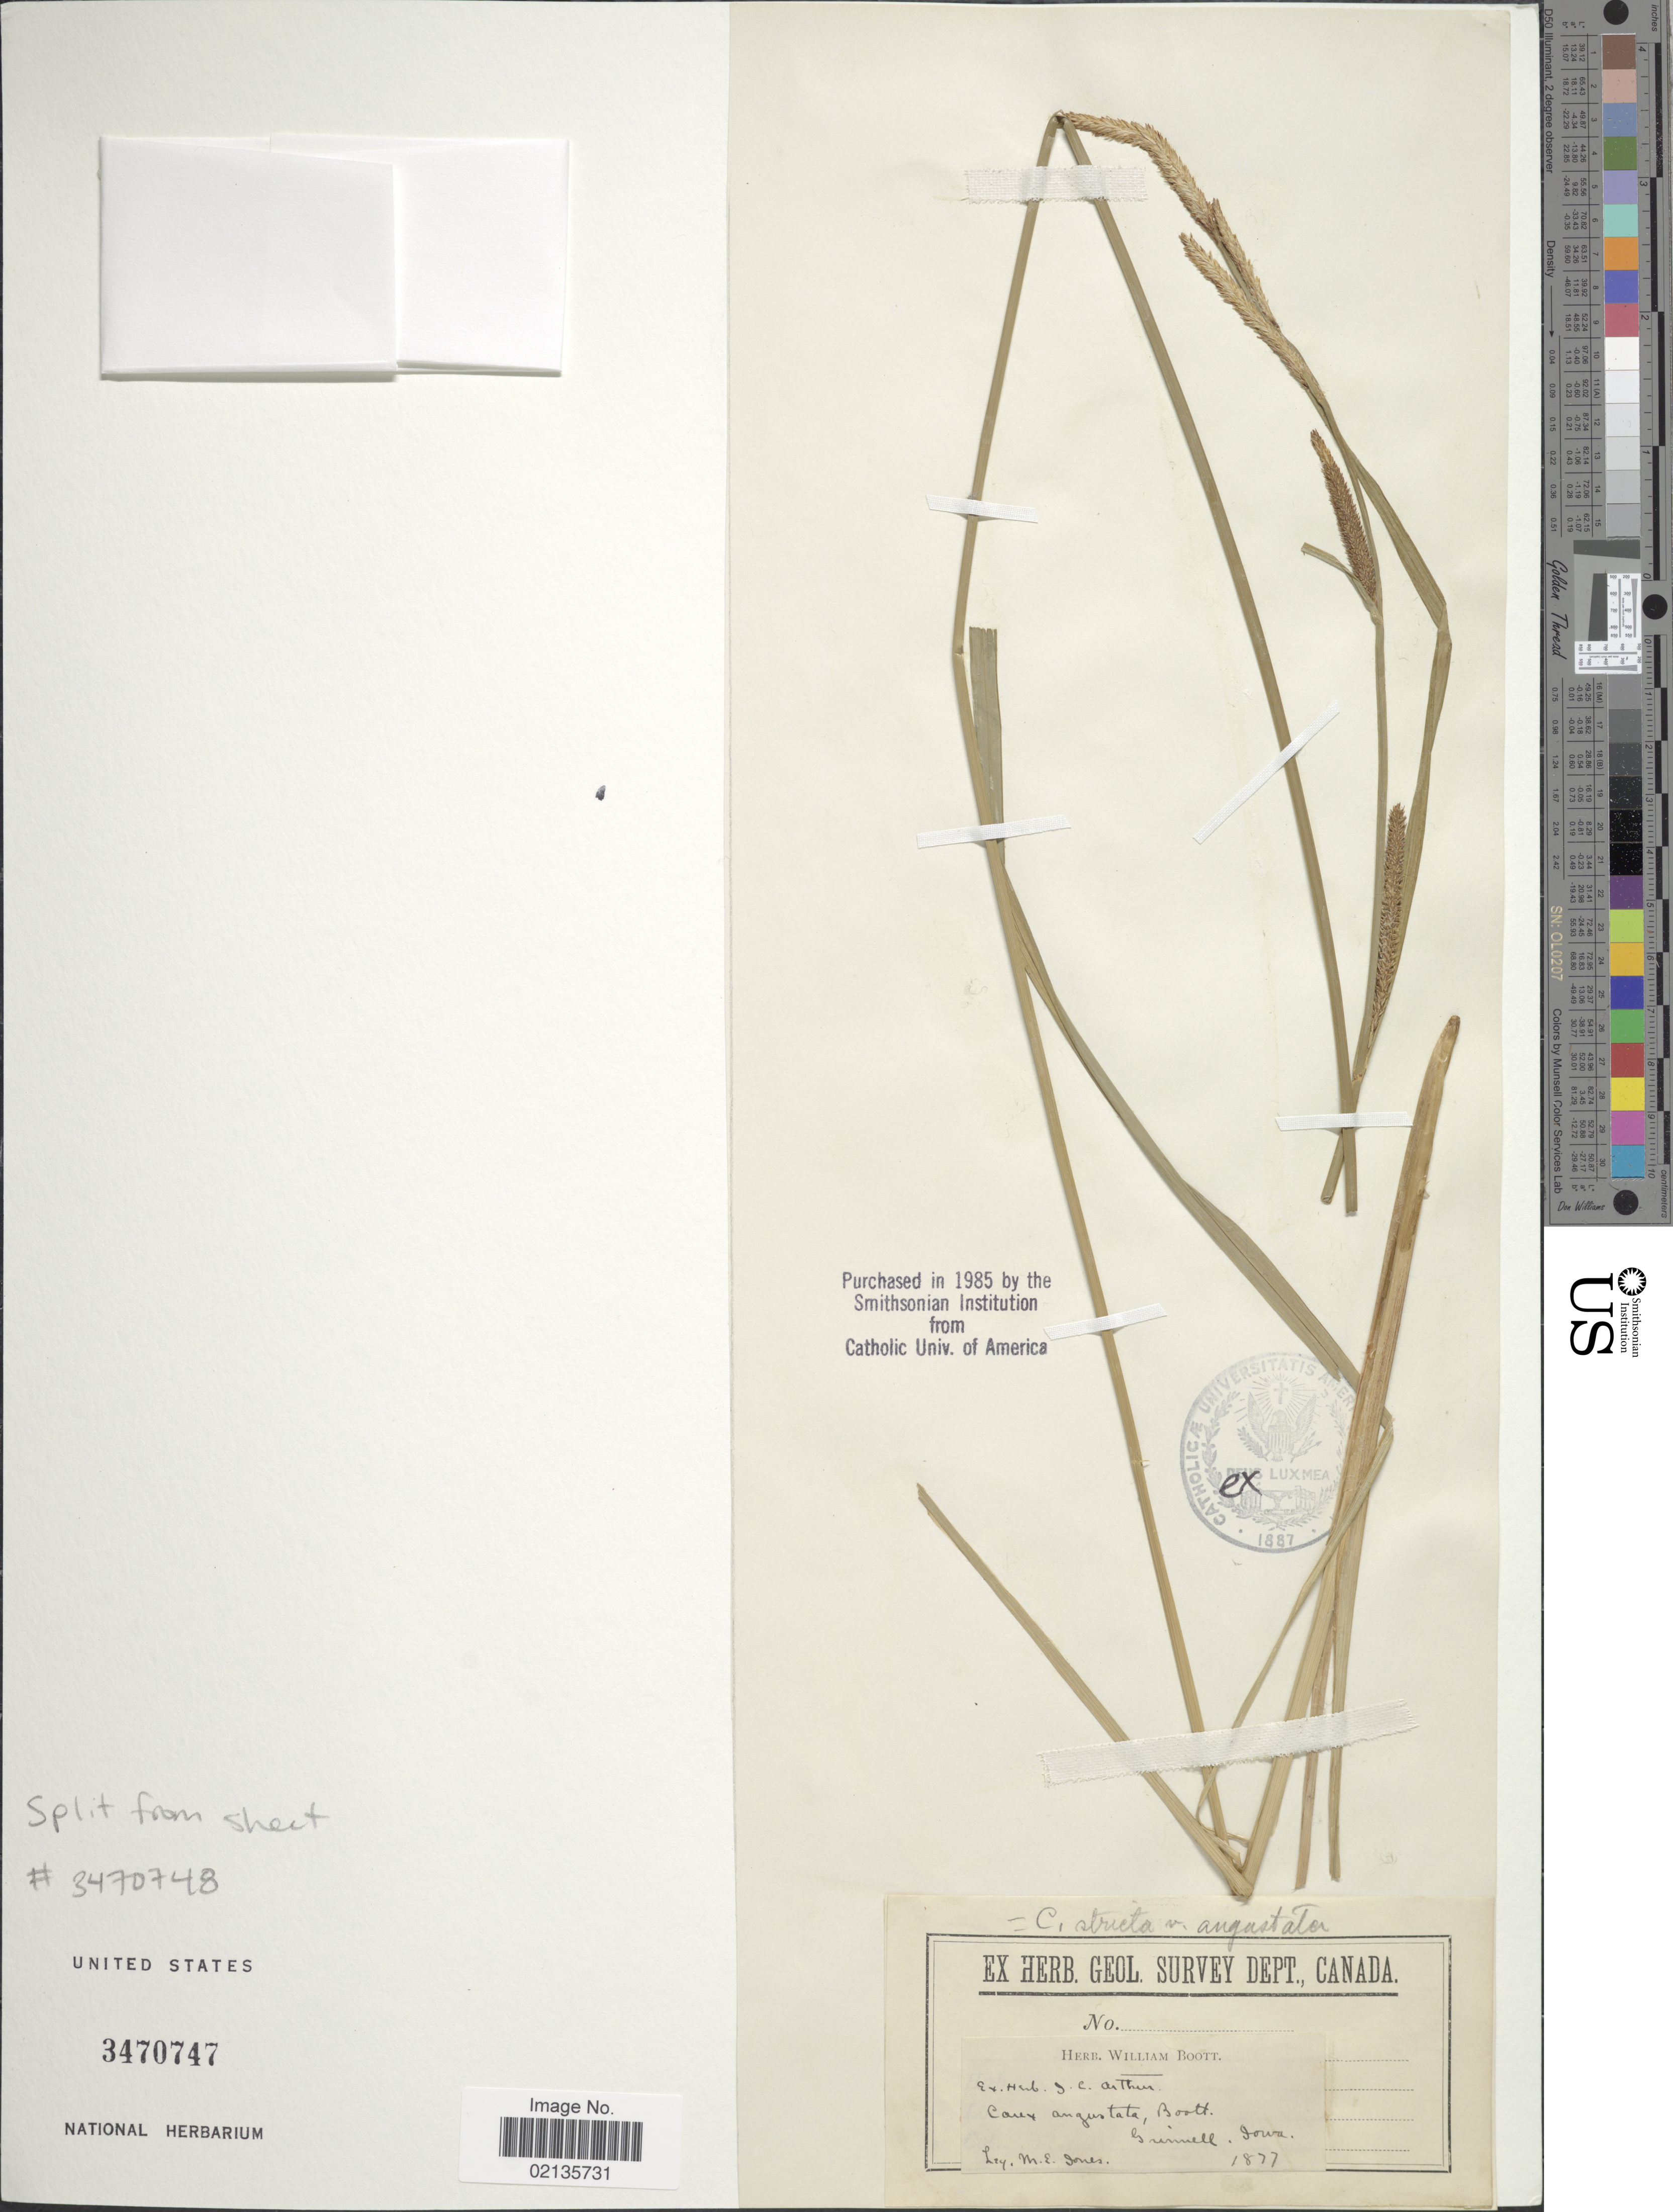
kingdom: Plantae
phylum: Tracheophyta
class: Liliopsida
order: Poales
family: Cyperaceae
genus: Carex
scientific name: Carex stricta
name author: Lam.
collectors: M. E. Jones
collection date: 1877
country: United States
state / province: Iowa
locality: Grinnell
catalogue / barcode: US 3470747